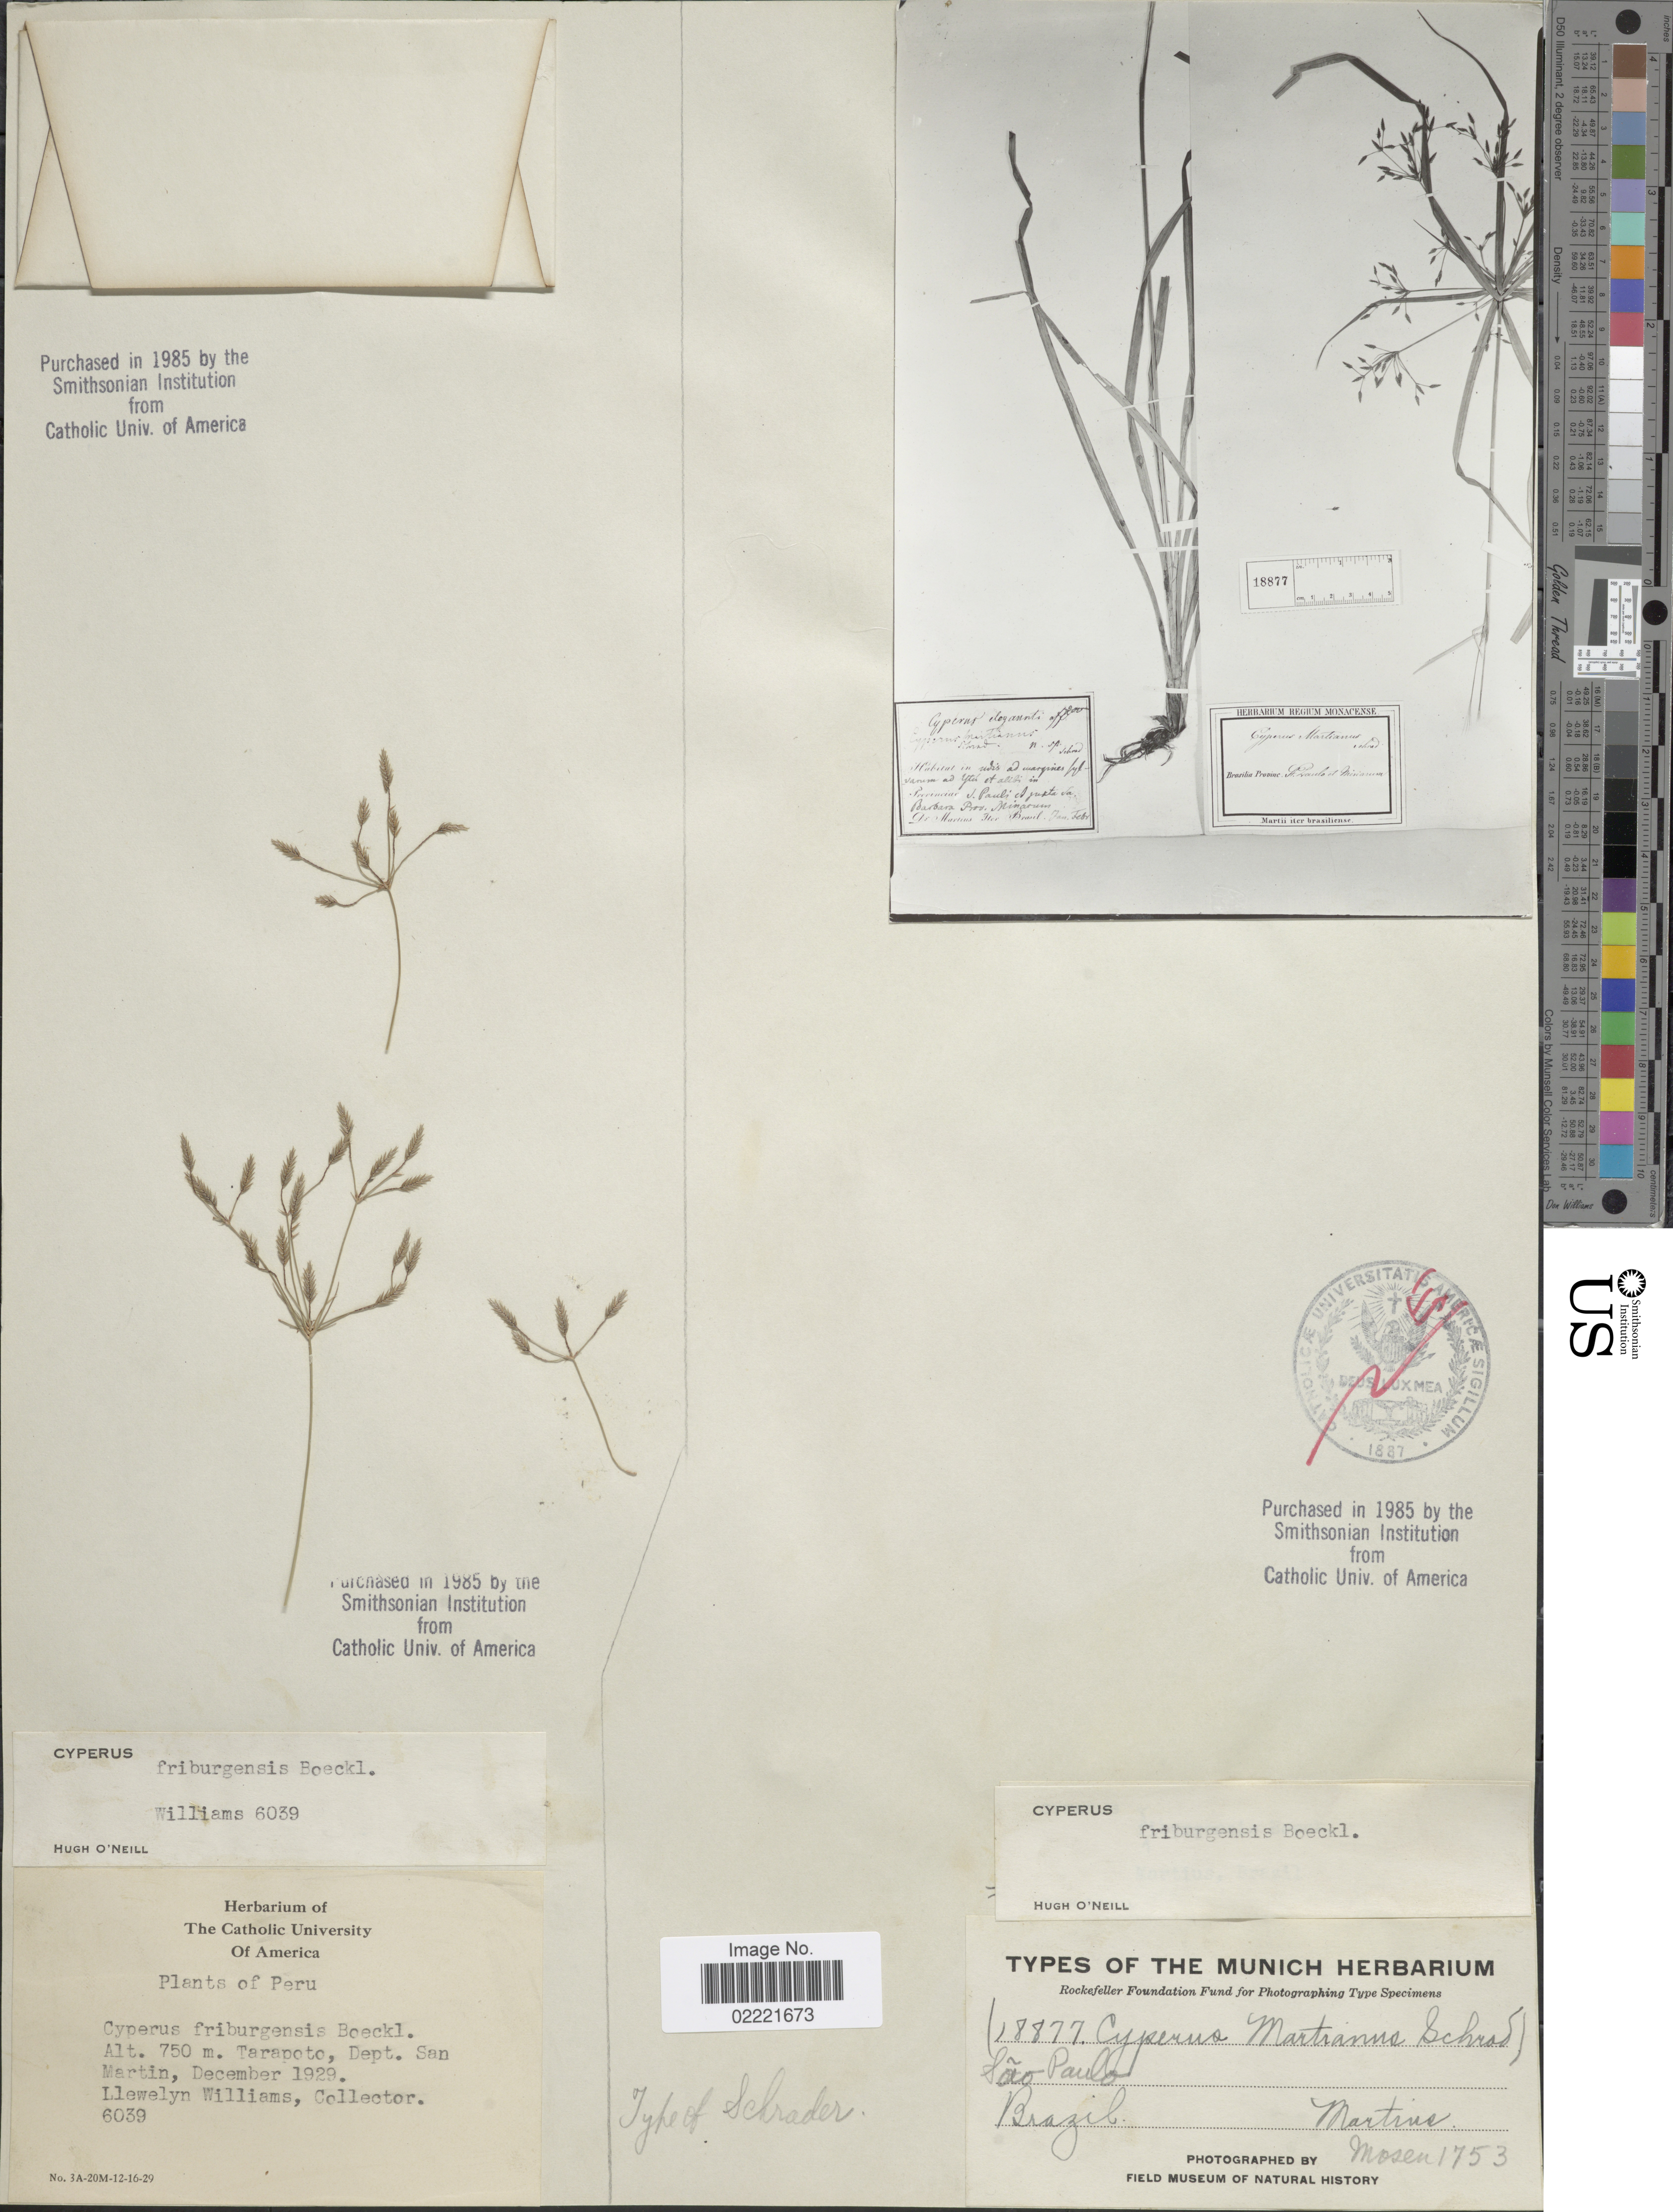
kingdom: Plantae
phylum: Tracheophyta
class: Liliopsida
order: Poales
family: Cyperaceae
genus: Cyperus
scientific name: Cyperus friburgensis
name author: Boeckeler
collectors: -. Mosen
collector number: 1753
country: Brazil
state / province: São Paulo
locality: Martins